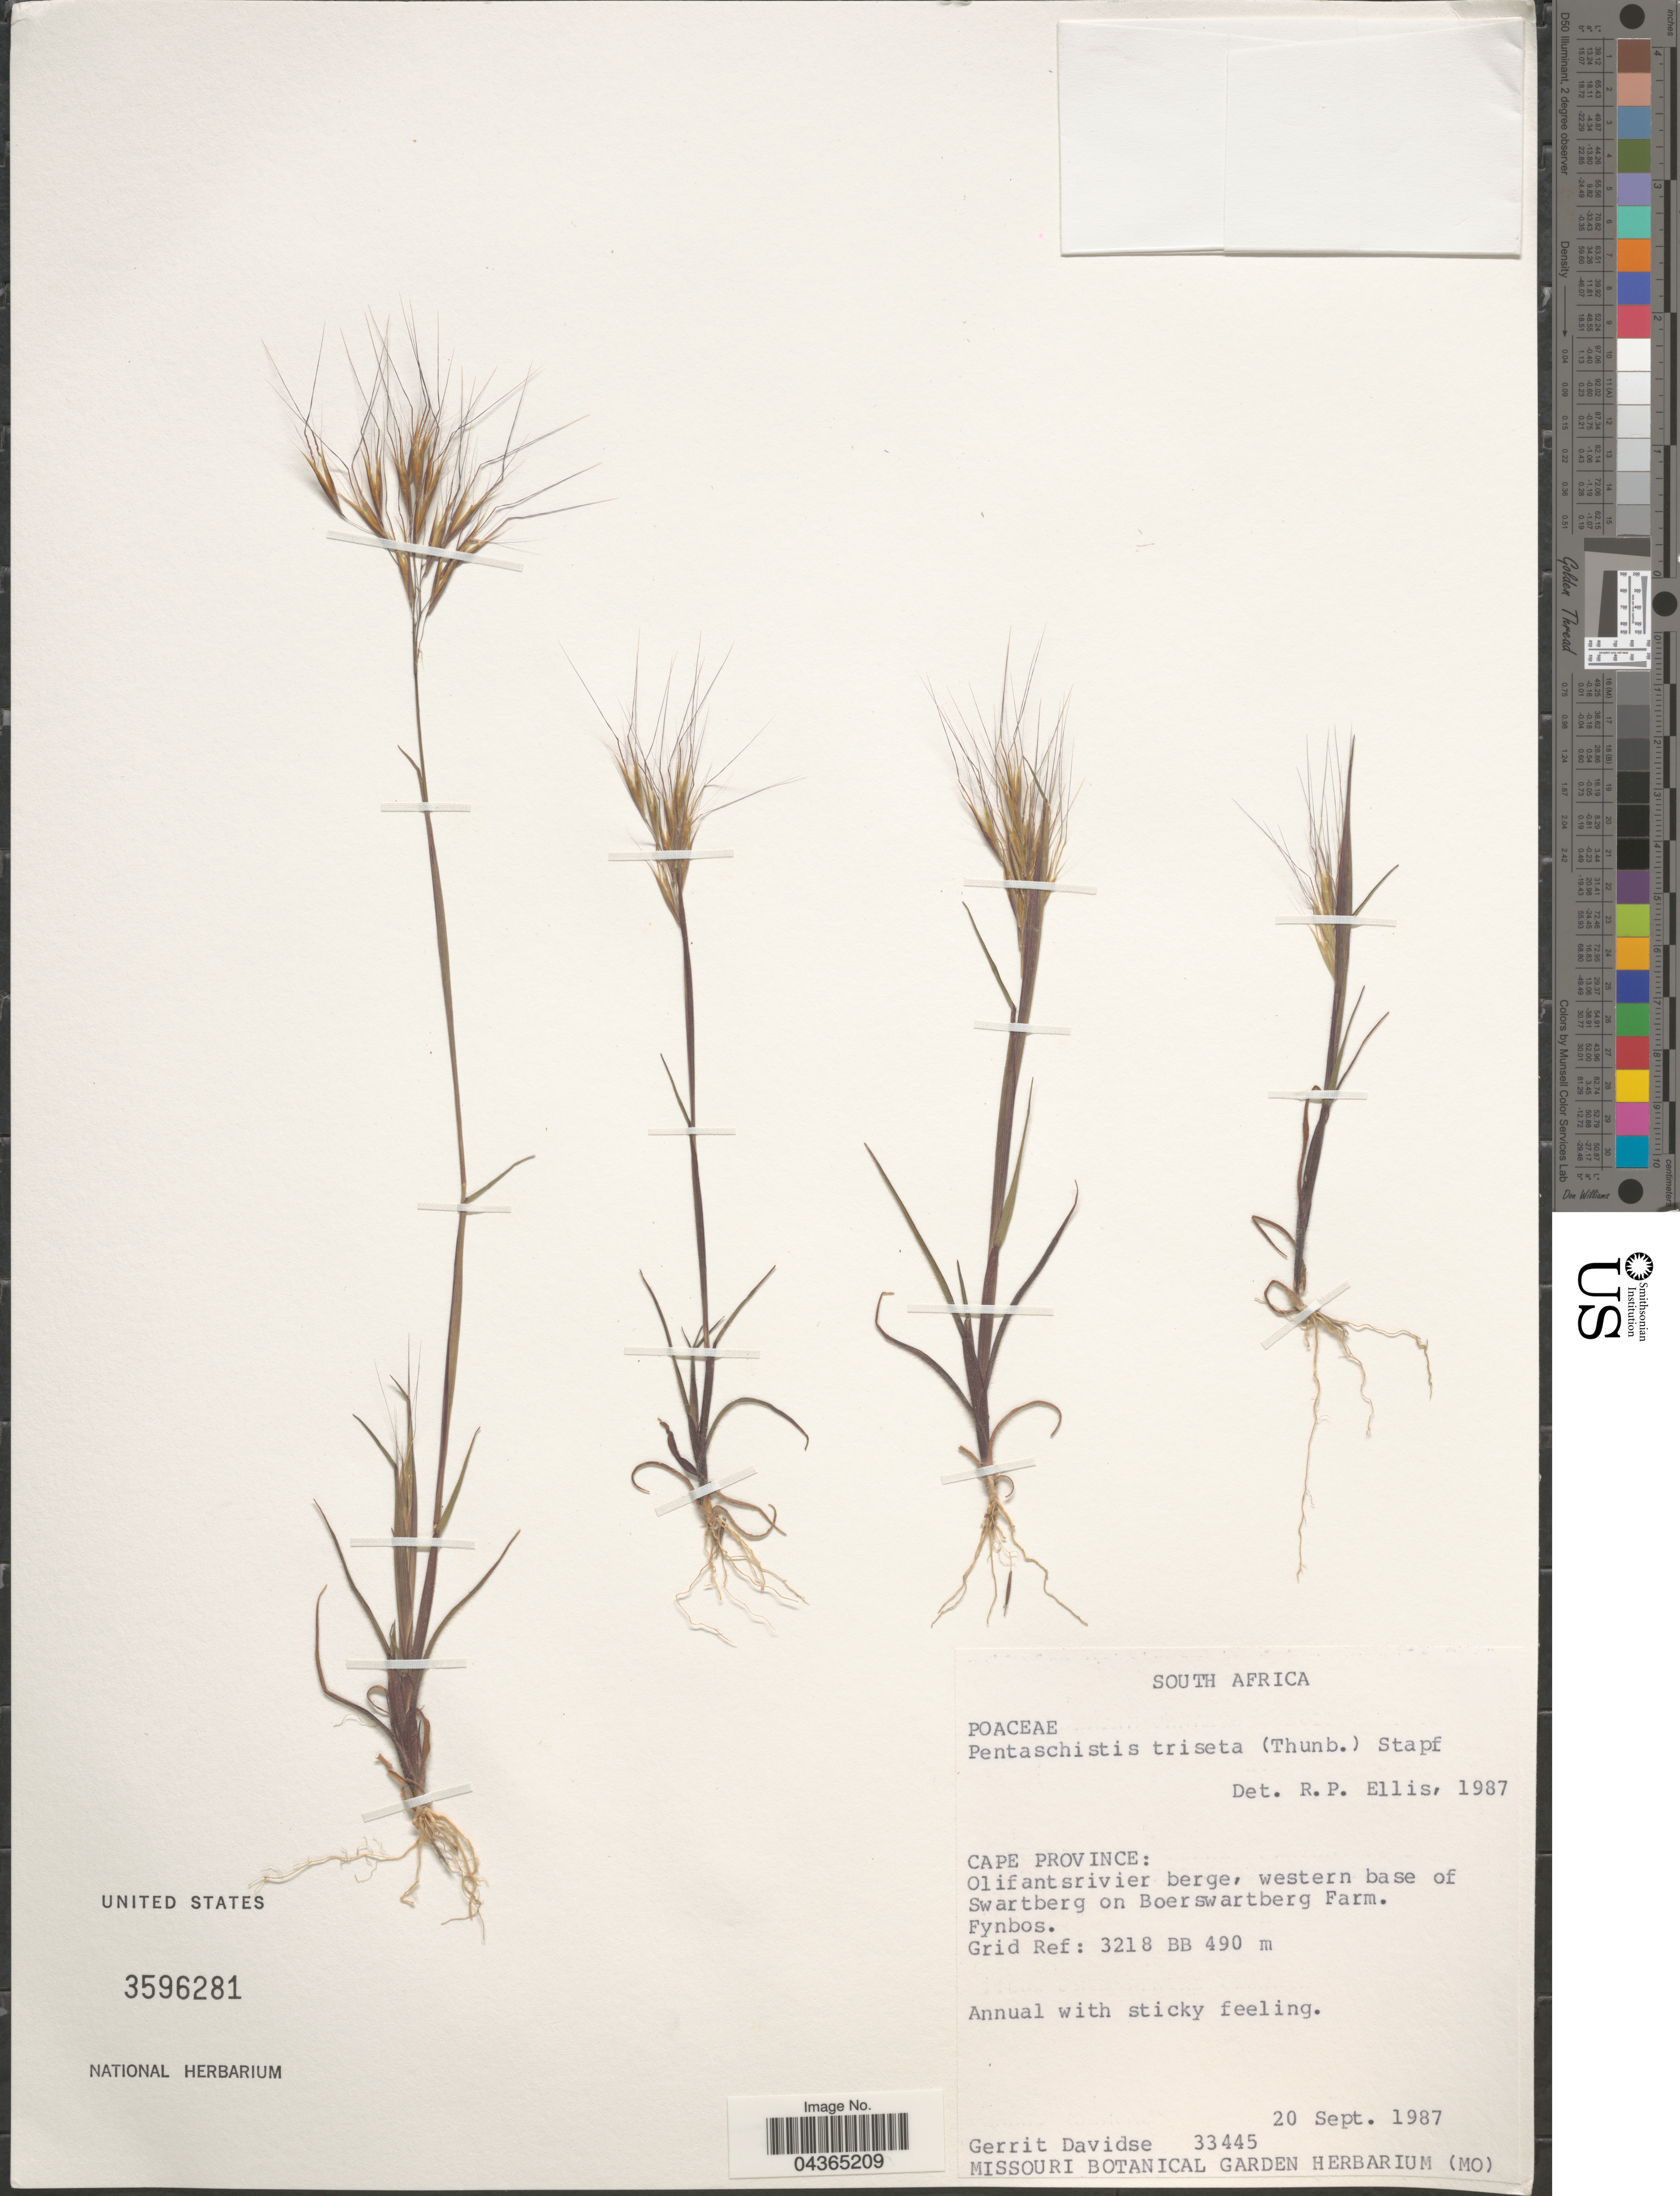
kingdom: Plantae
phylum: Tracheophyta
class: Liliopsida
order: Poales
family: Poaceae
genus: Pentameris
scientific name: Pentameris triseta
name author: (Thunb.) Galley & H.P. Linder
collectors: G. Davidse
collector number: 33445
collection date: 1987-09-20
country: South Africa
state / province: Western Cape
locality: Olifantsrivier berge, western base of Swartberg on Boerswartberg Farm. Fynbos. Grid Ref: 3218 BB.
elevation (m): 490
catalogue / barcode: US 3596281